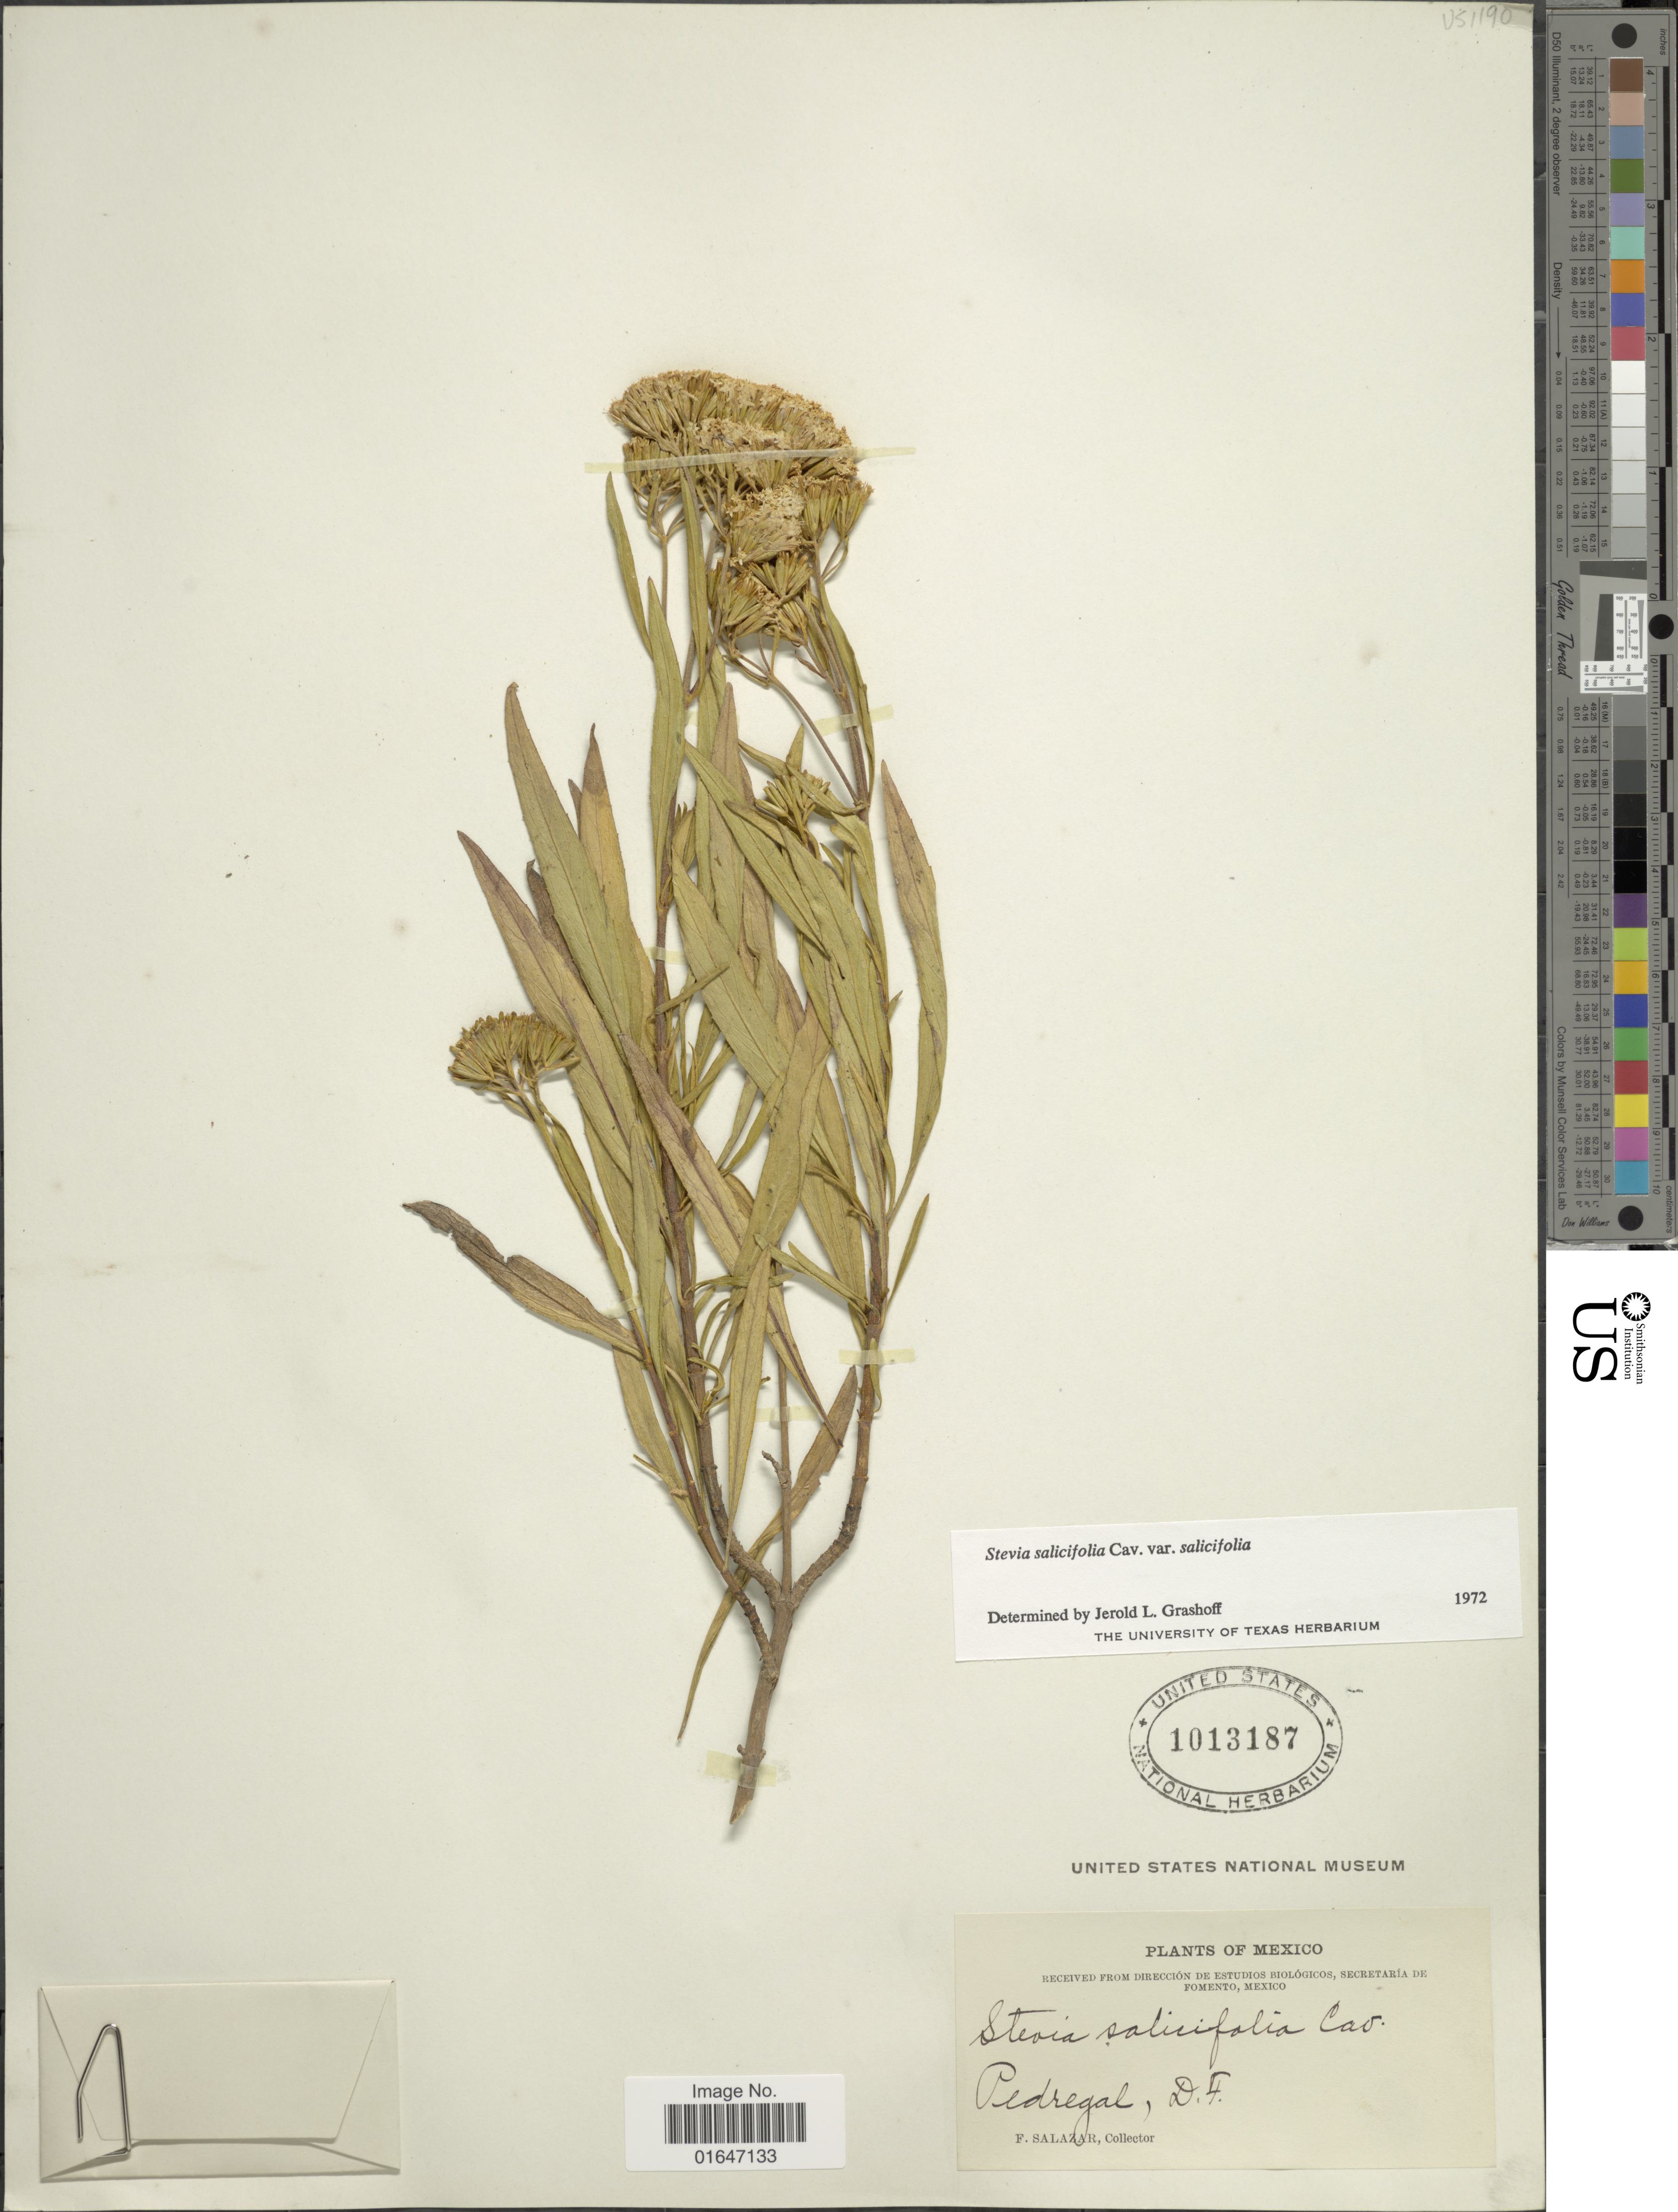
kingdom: Plantae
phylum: Tracheophyta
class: Magnoliopsida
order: Asterales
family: Asteraceae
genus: Stevia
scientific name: Stevia salicifolia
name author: Cav.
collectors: F. Salazar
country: Mexico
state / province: Distrito Federal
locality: Pedregal. D. F.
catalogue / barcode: US 1013187